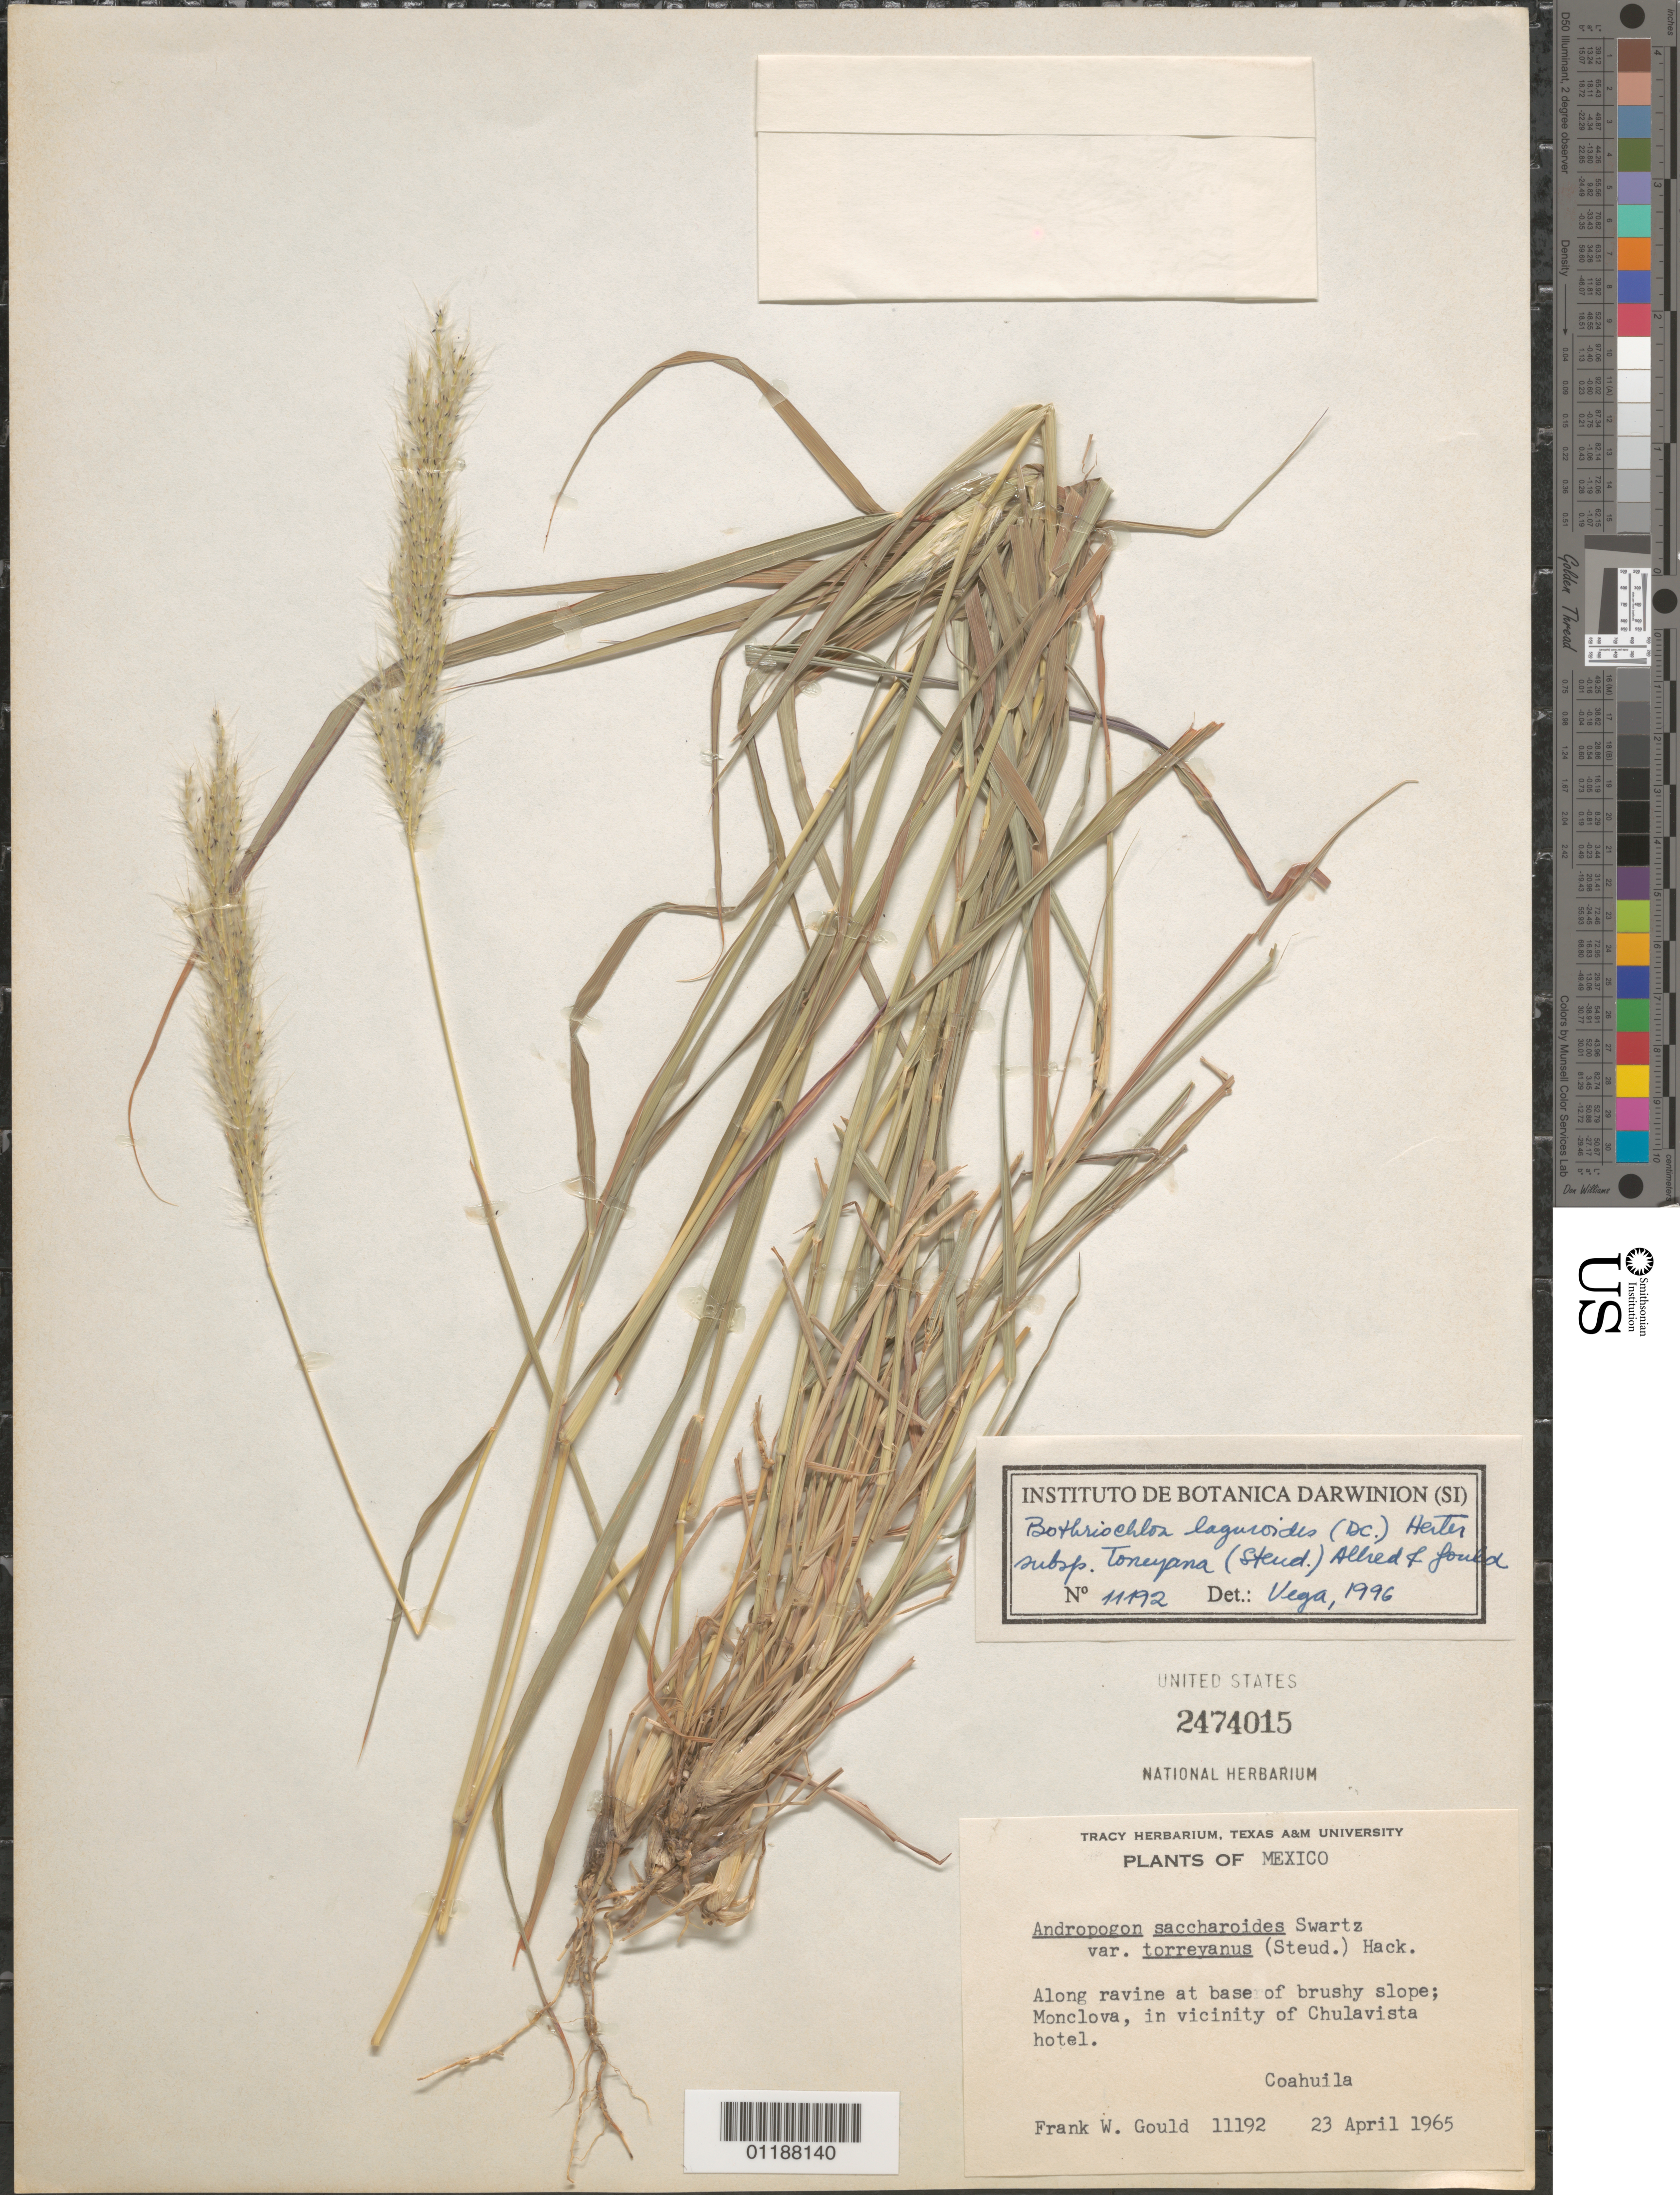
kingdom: Plantae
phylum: Tracheophyta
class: Liliopsida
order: Poales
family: Poaceae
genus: Bothriochloa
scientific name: Bothriochloa laguroides subsp. torreyana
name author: (Steud.) Allred & Gould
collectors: F. W. Gould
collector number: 11192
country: Mexico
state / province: Coahuila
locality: Monclova, Chulavista hotel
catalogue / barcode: US 2474015